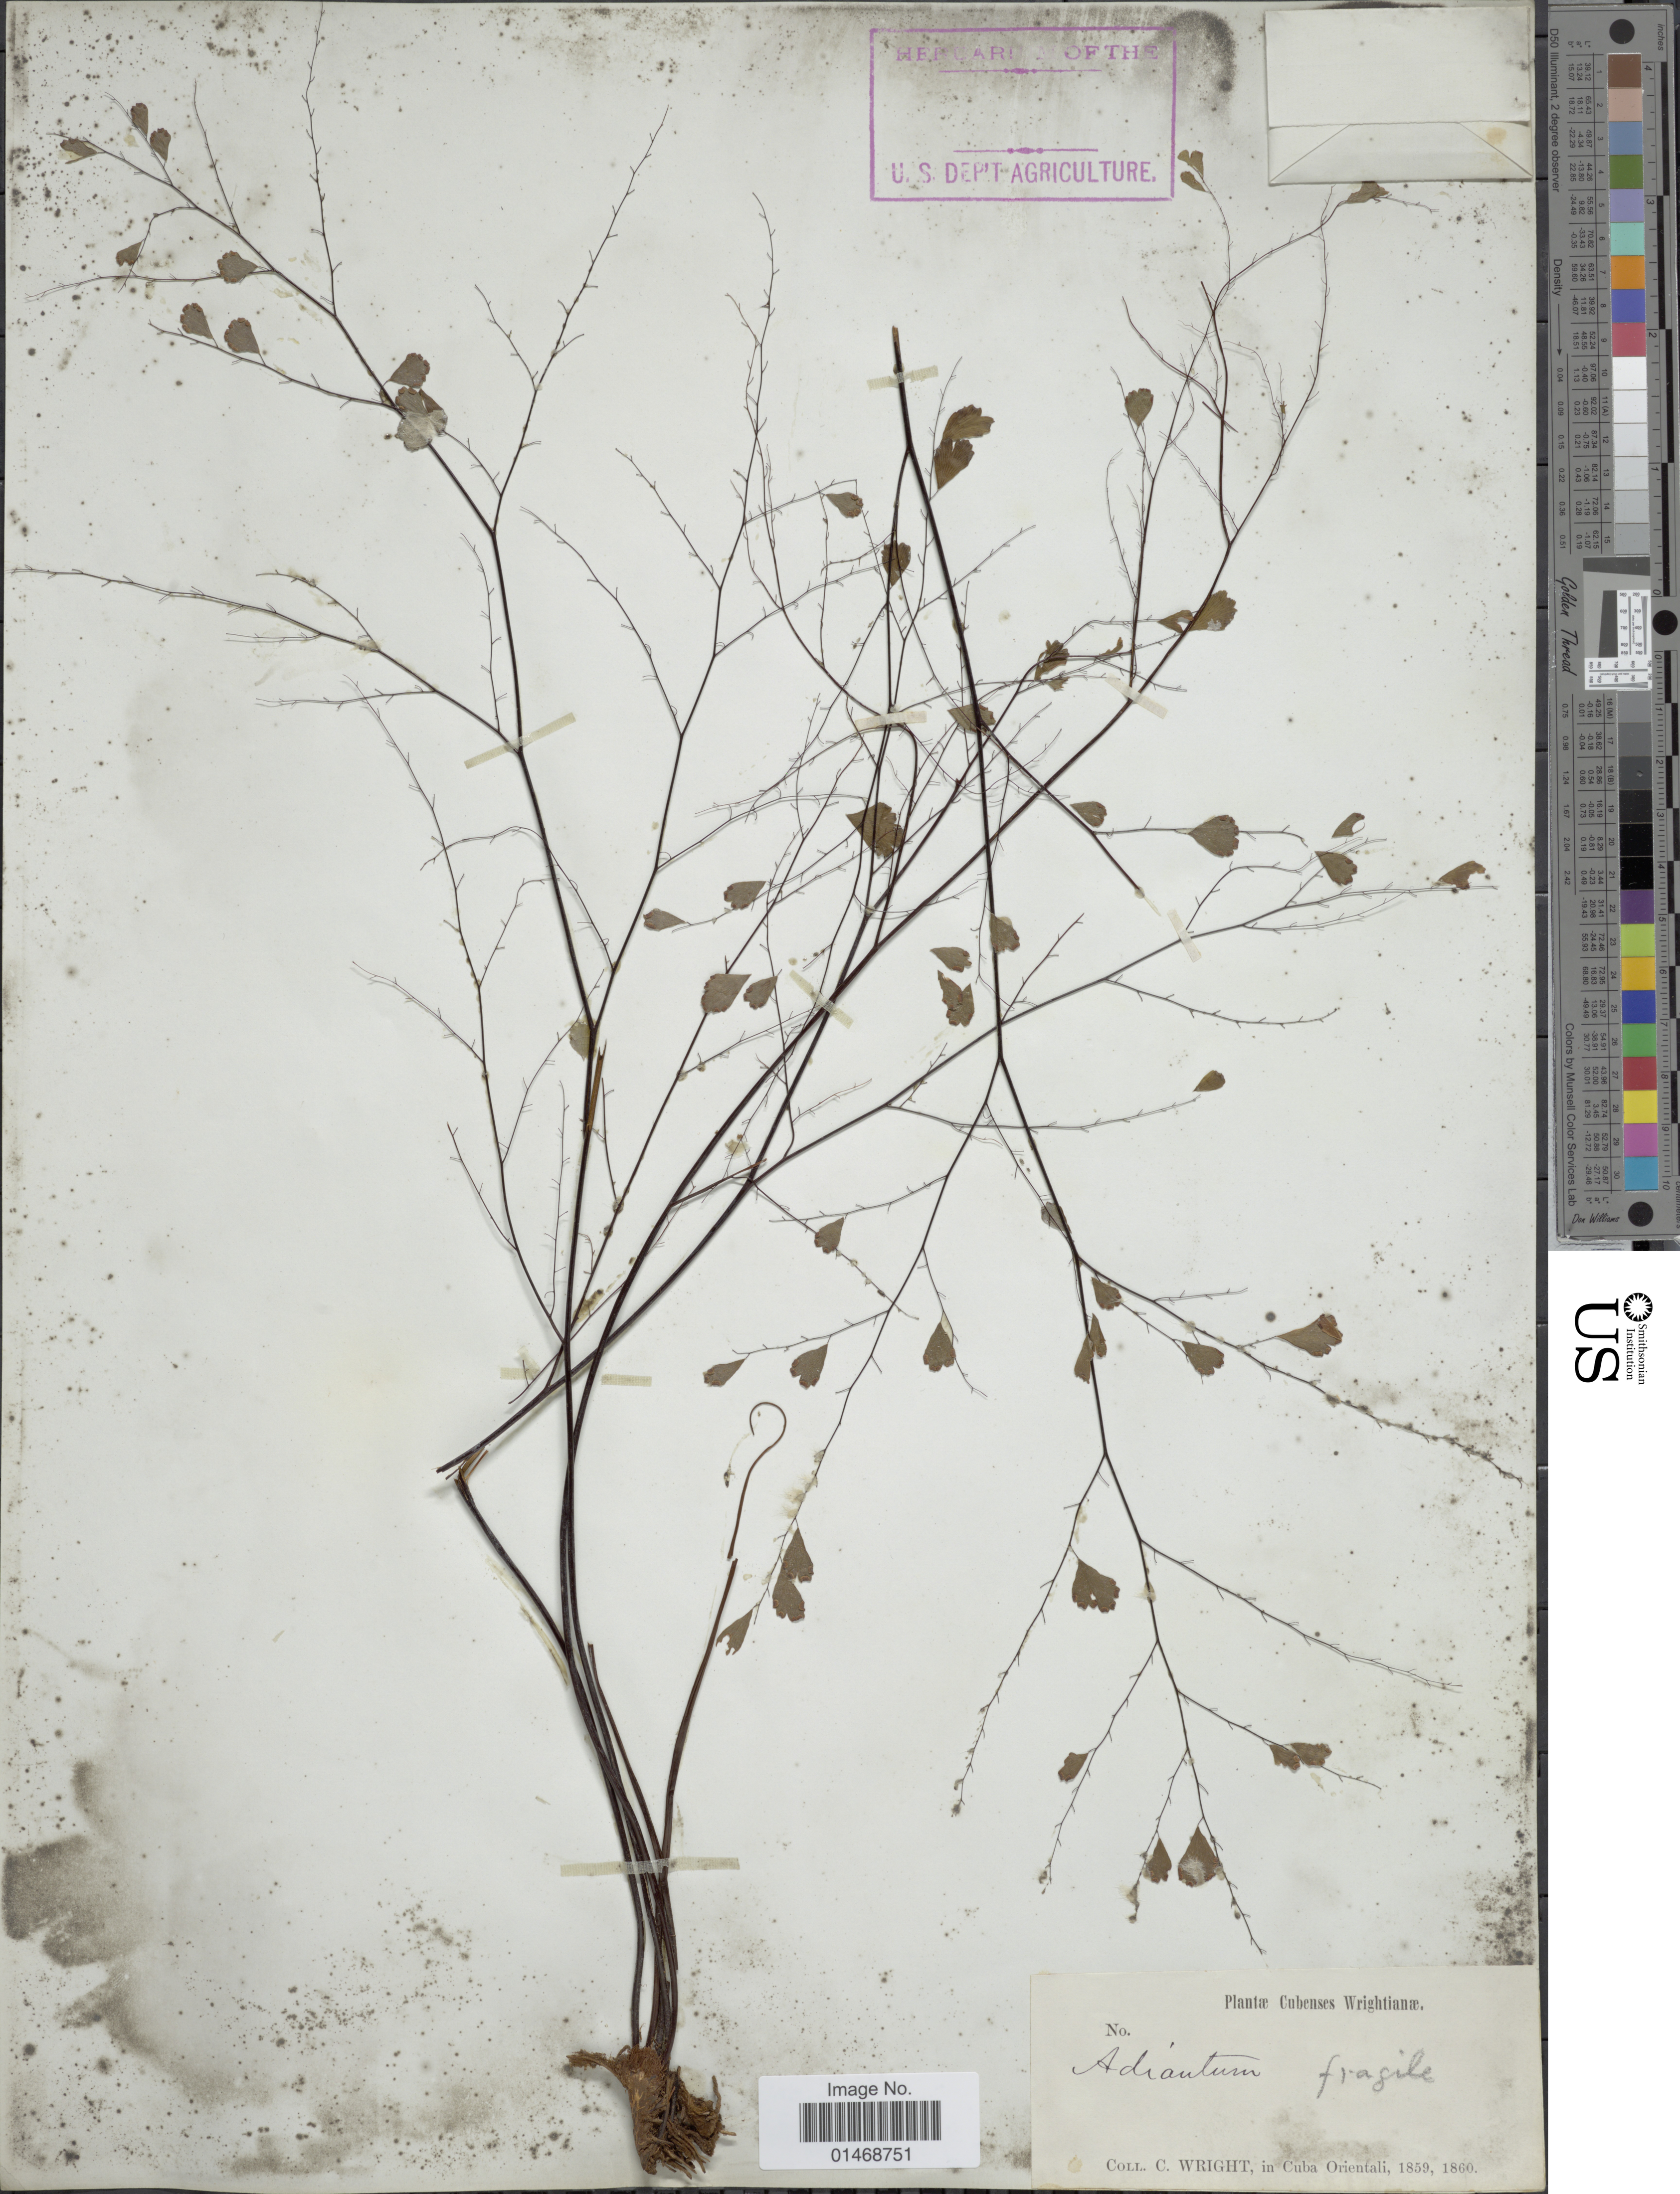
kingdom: Plantae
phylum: Tracheophyta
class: Polypodiopsida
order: Polypodiales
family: Pteridaceae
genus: Adiantum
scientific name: Adiantum fragile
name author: Sw.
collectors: C. Wright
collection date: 1859/1860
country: Cuba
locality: In Cuba Orientali